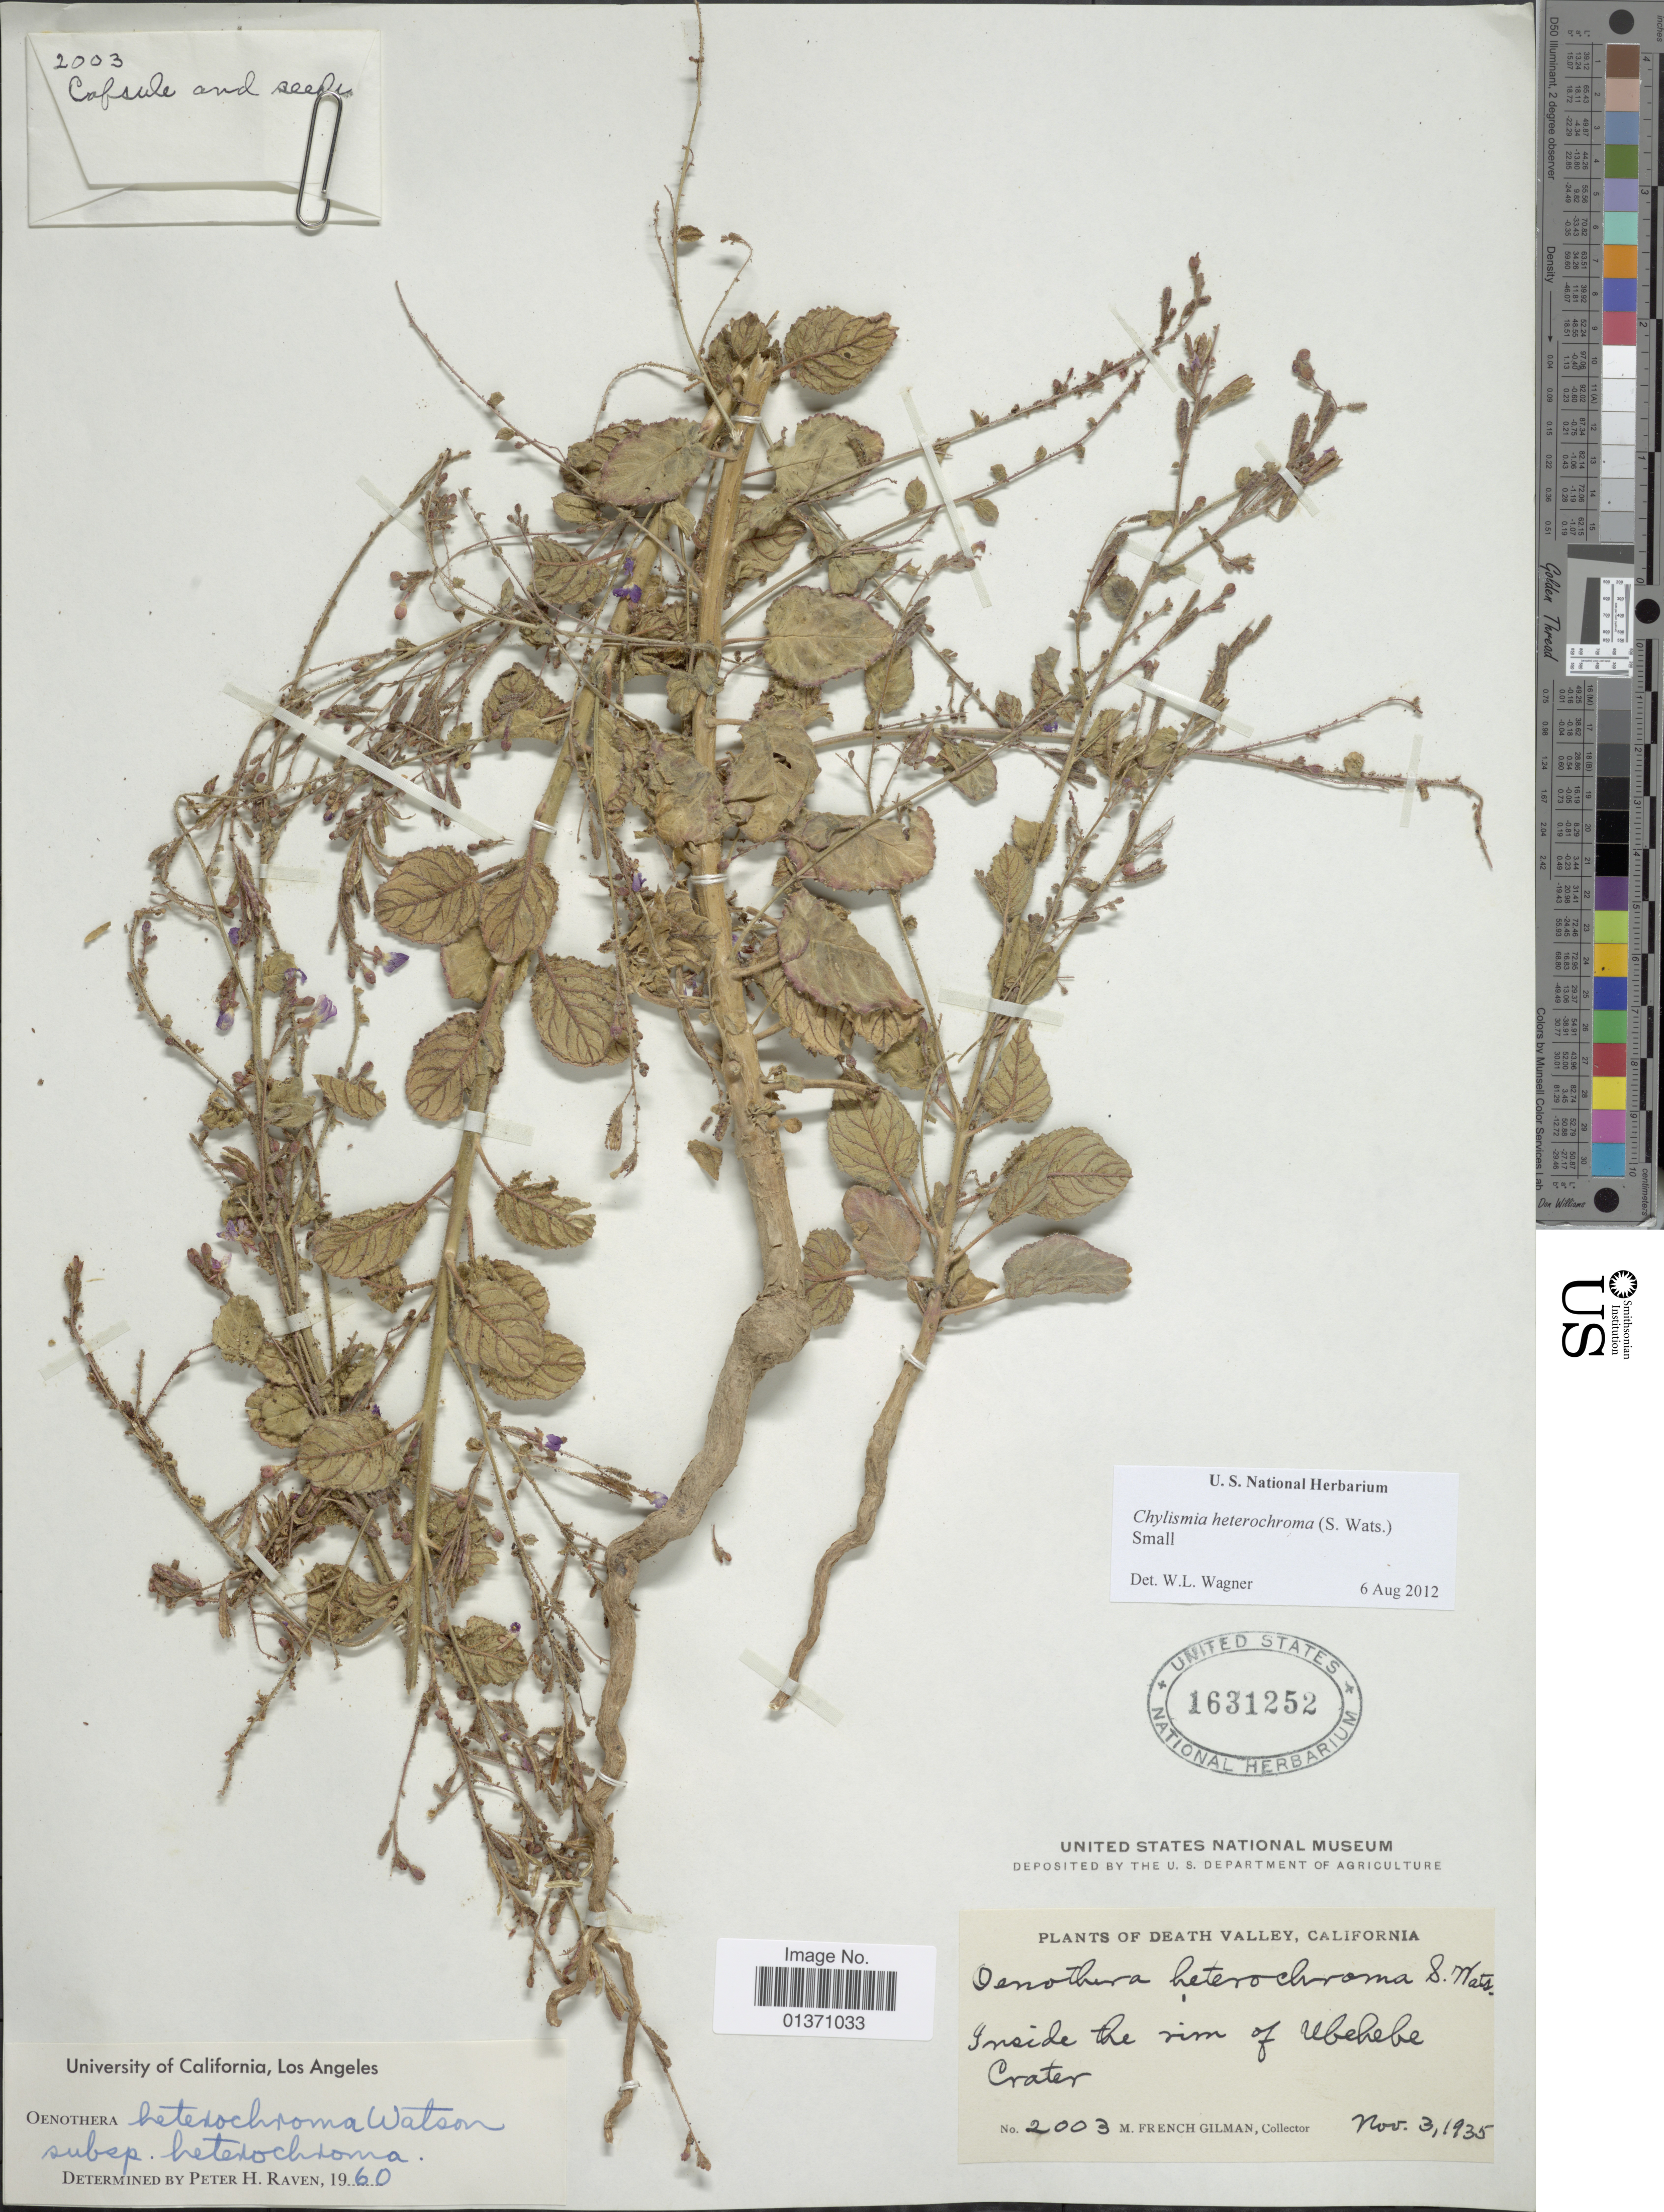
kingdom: Plantae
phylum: Tracheophyta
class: Magnoliopsida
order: Myrtales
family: Onagraceae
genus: Chylismia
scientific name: Chylismia heterochroma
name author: (S. Watson) Small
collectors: M. F. Gilman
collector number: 2003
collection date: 1935-11-03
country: United States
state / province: California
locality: Death Valley, Inside the rim of Ubehebe Crater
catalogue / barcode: US 1631252